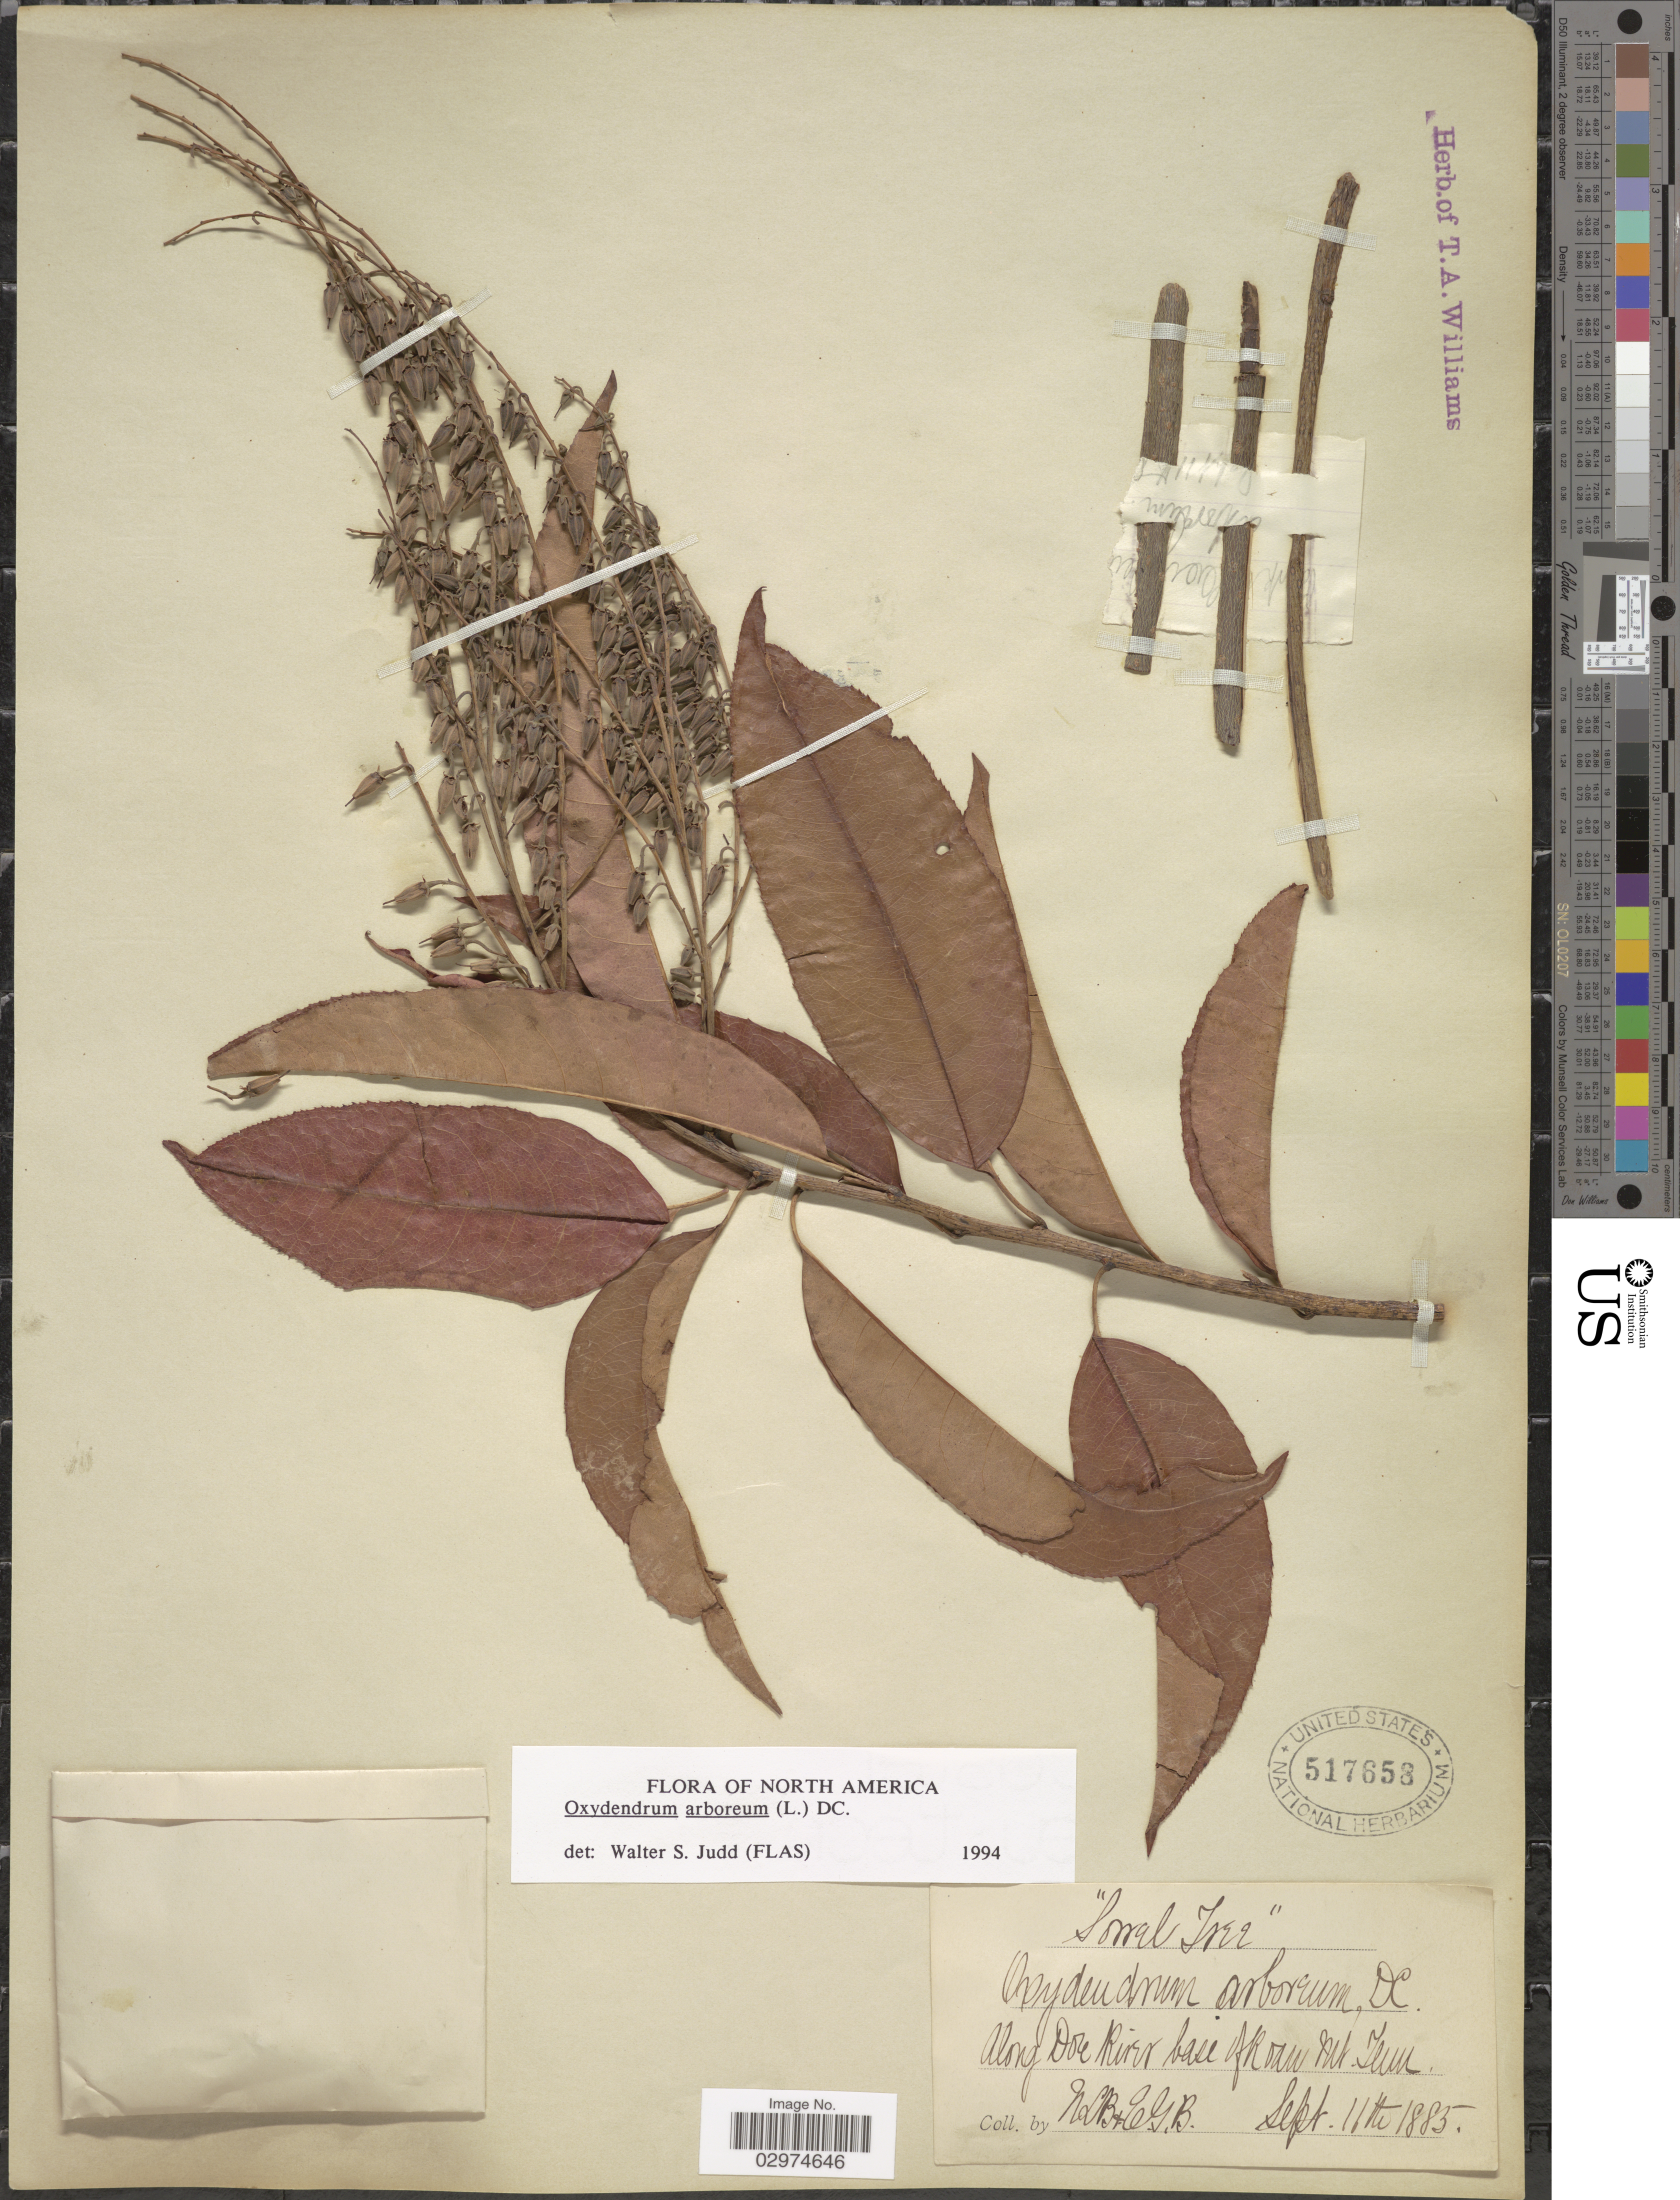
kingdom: Plantae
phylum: Tracheophyta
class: Magnoliopsida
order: Ericales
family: Ericaceae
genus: Oxydendrum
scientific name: Oxydendrum arboreum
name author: (L.) DC.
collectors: N. L. B. & E. G. B.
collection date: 1883-09-11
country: United States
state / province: Tennessee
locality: Along Doe River base of Roan Mt. Tenn.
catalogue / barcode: US 517658